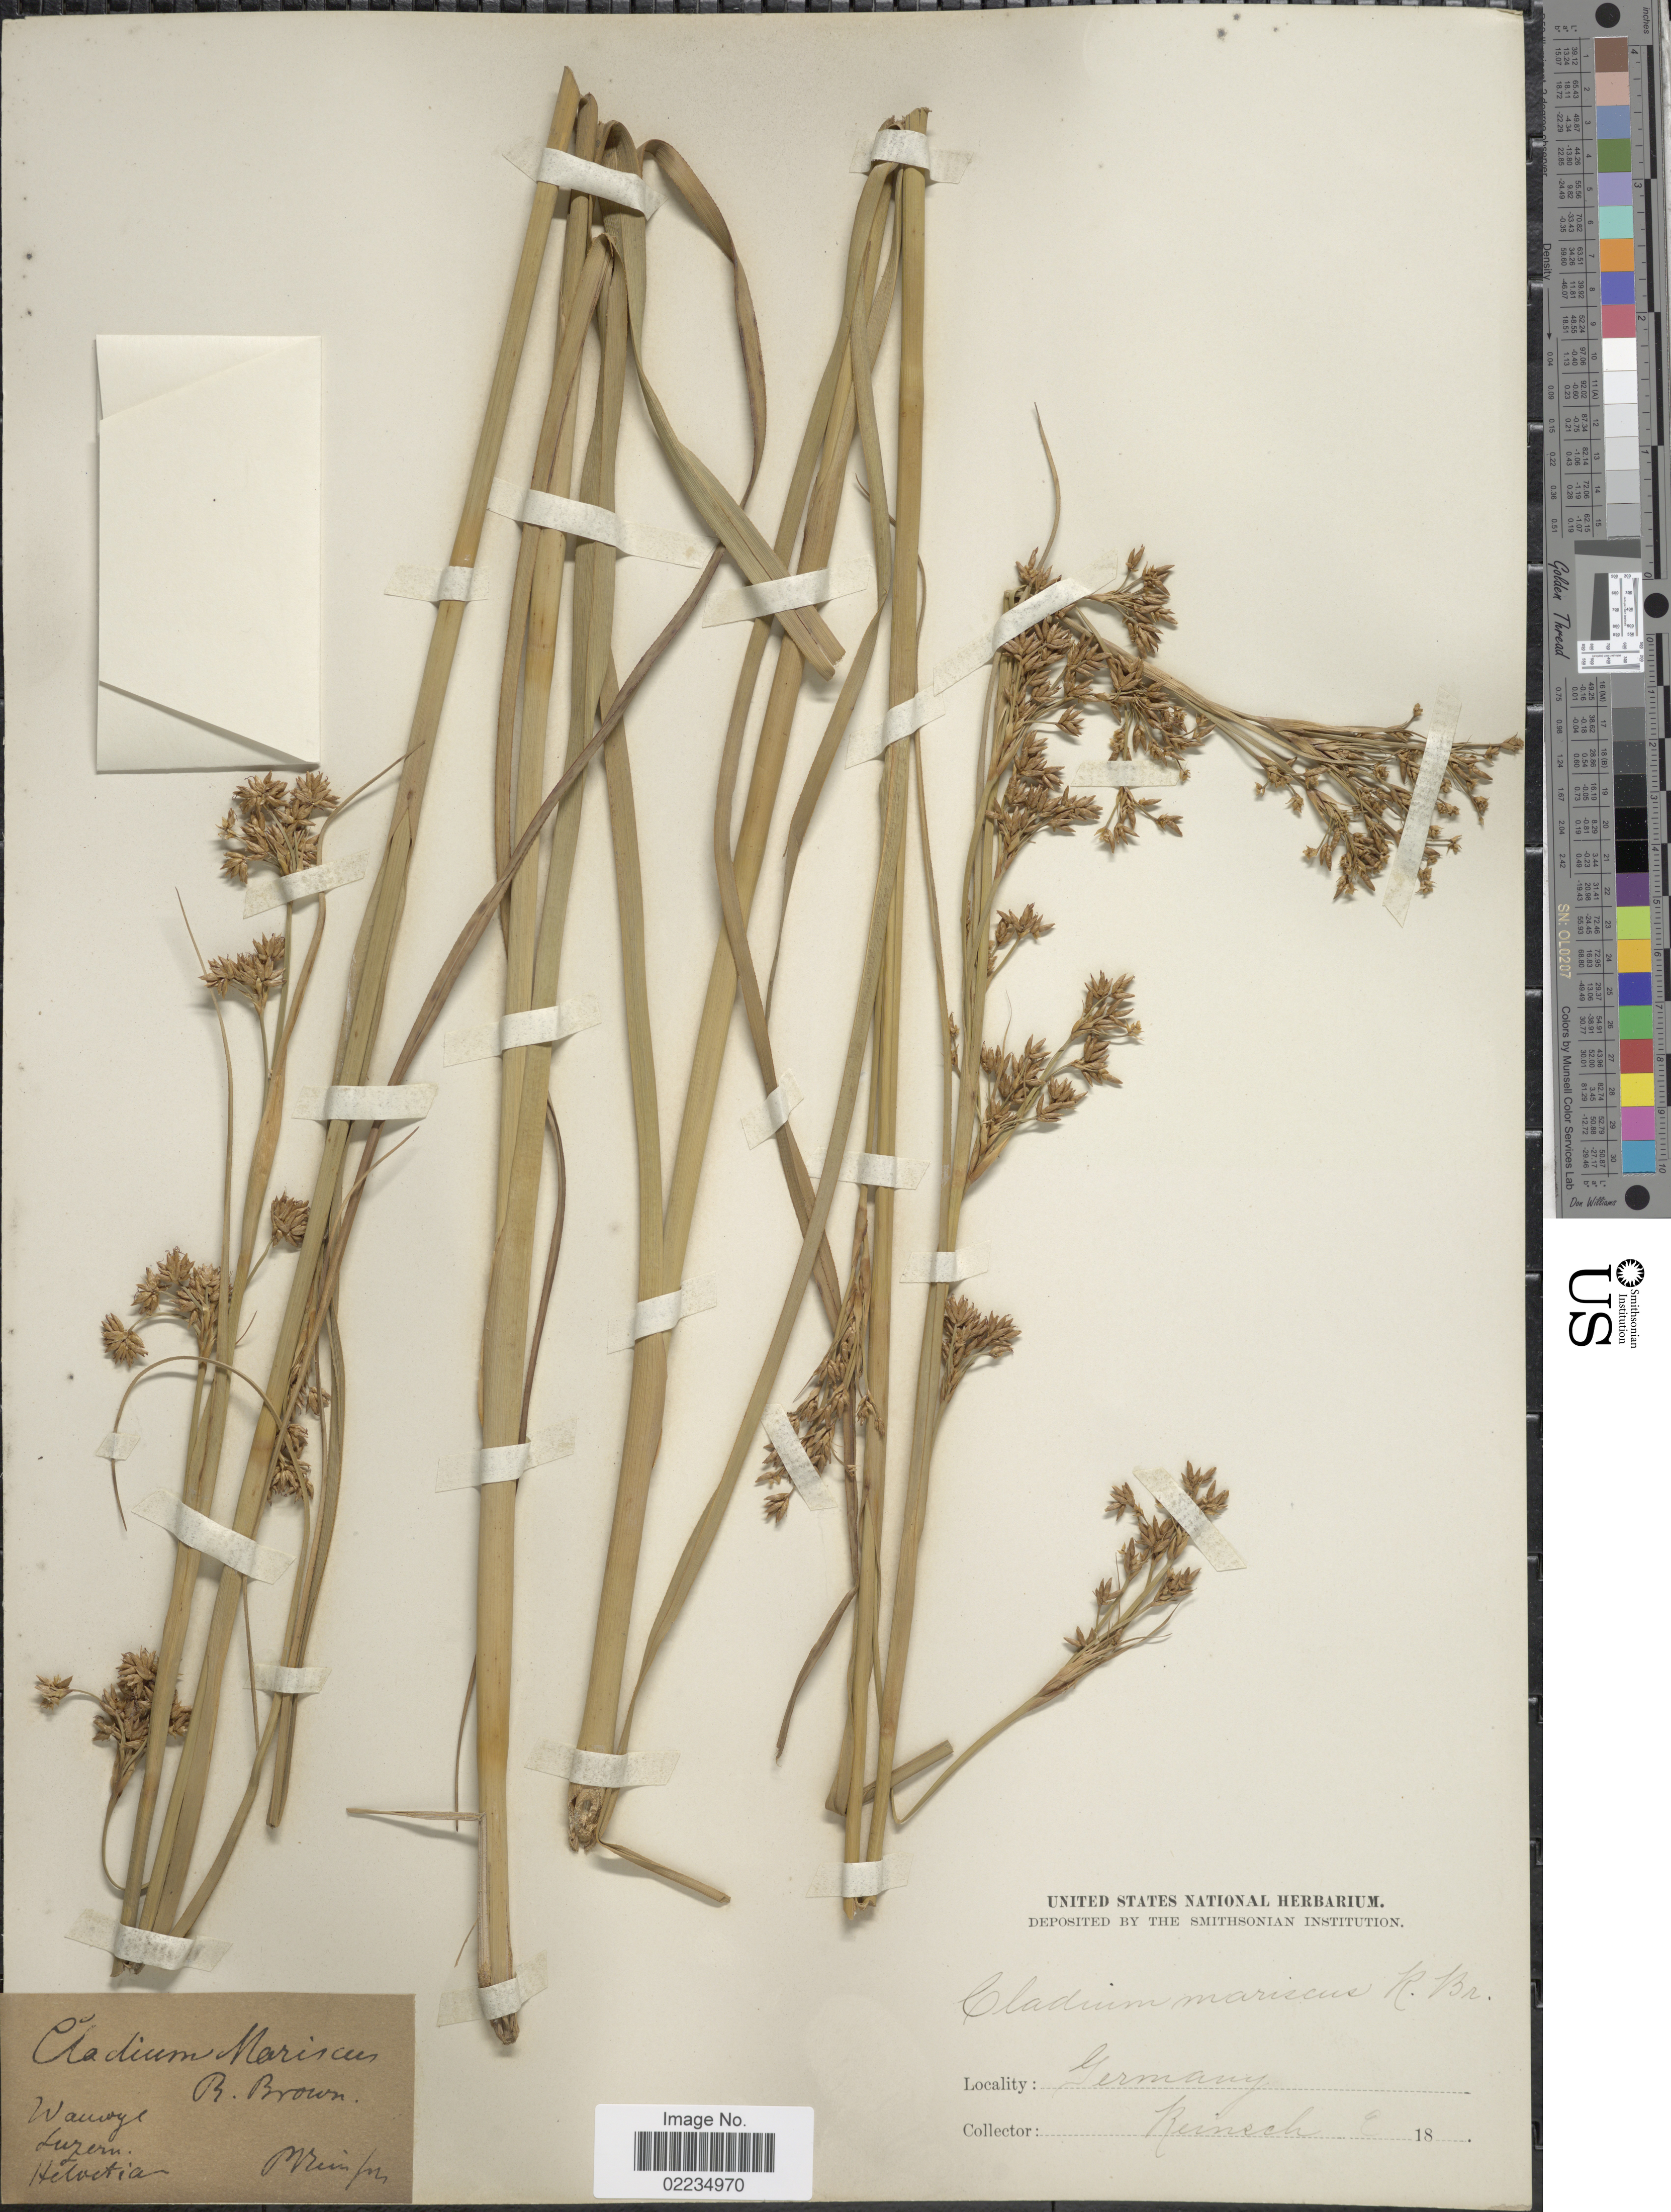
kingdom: Plantae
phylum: Tracheophyta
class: Liliopsida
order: Poales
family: Cyperaceae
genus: Cladium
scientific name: Cladium mariscus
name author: (L.) Pohl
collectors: P.F. Reinsch (herbarium)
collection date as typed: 18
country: Germany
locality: Luzern, Helvetica